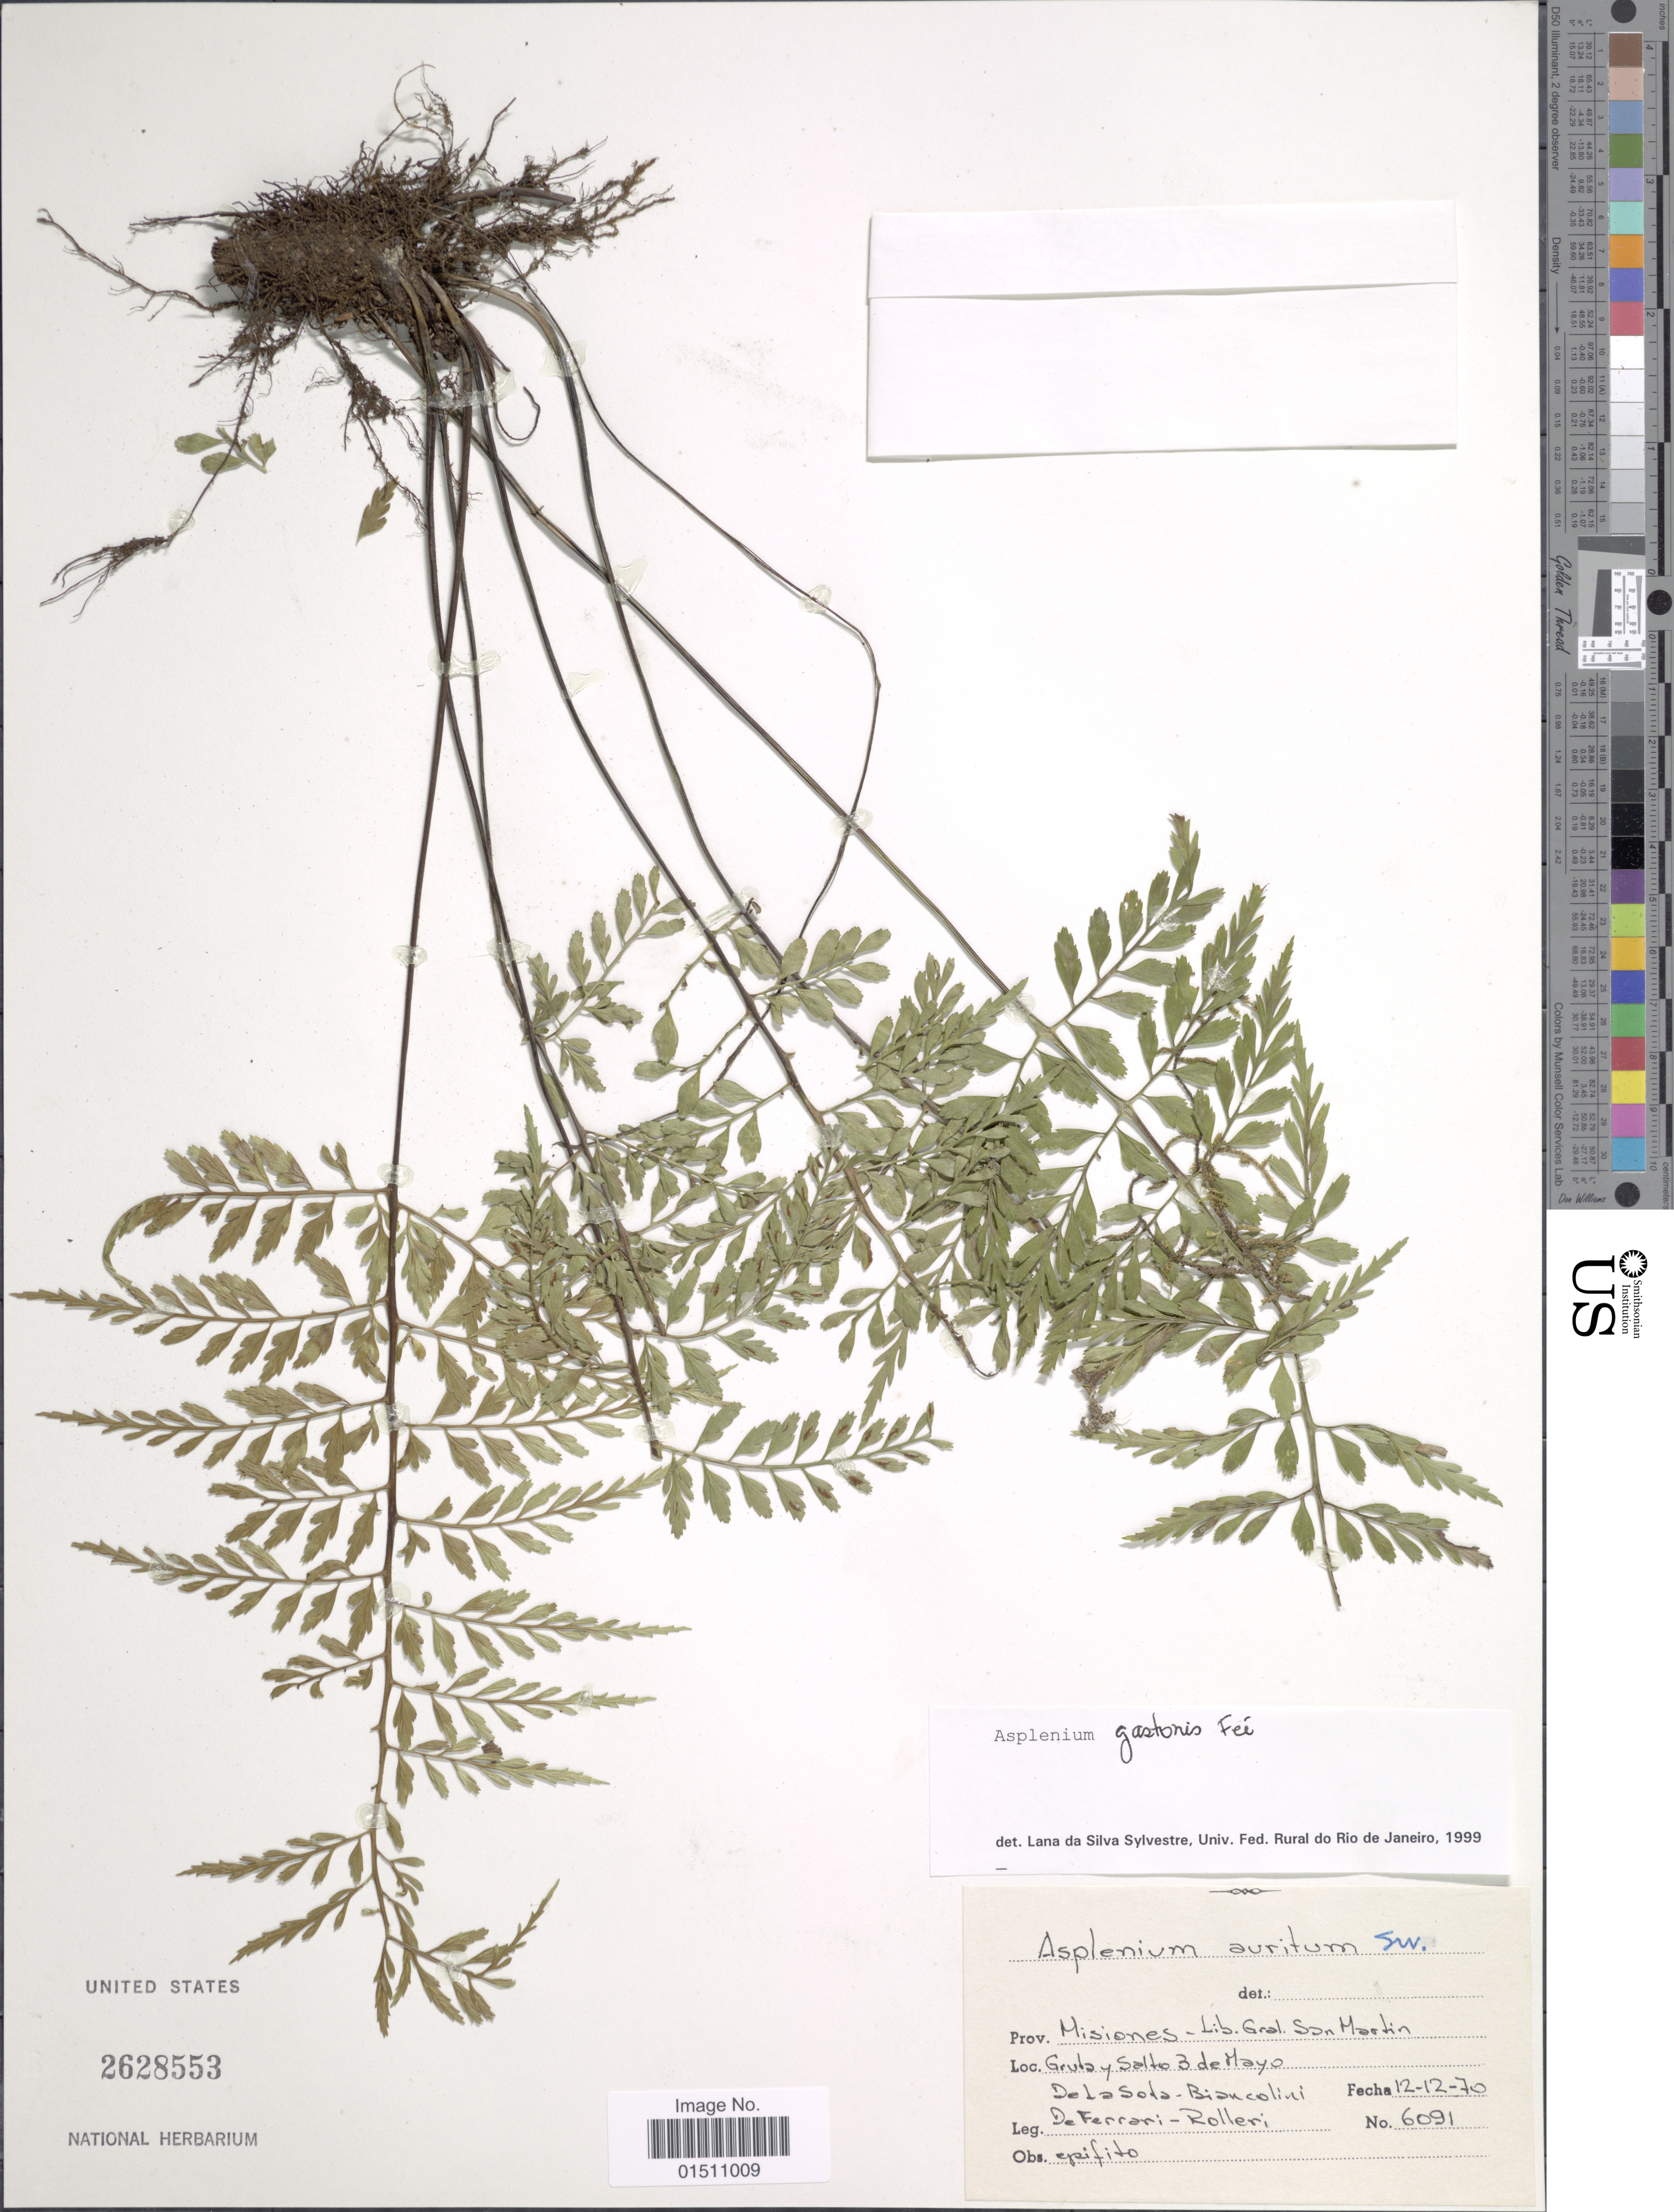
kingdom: Plantae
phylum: Tracheophyta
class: Polypodiopsida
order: Polypodiales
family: Aspleniaceae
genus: Asplenium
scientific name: Asplenium gastonis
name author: Fée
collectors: De Ferrari-Rolleri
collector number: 6091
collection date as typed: Transcribed d/m/y: 12/12/70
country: Argentina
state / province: Misiones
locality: LIb. Gral. San Martin, Gruta y Salto 3 da Mayo.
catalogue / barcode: US 2628553